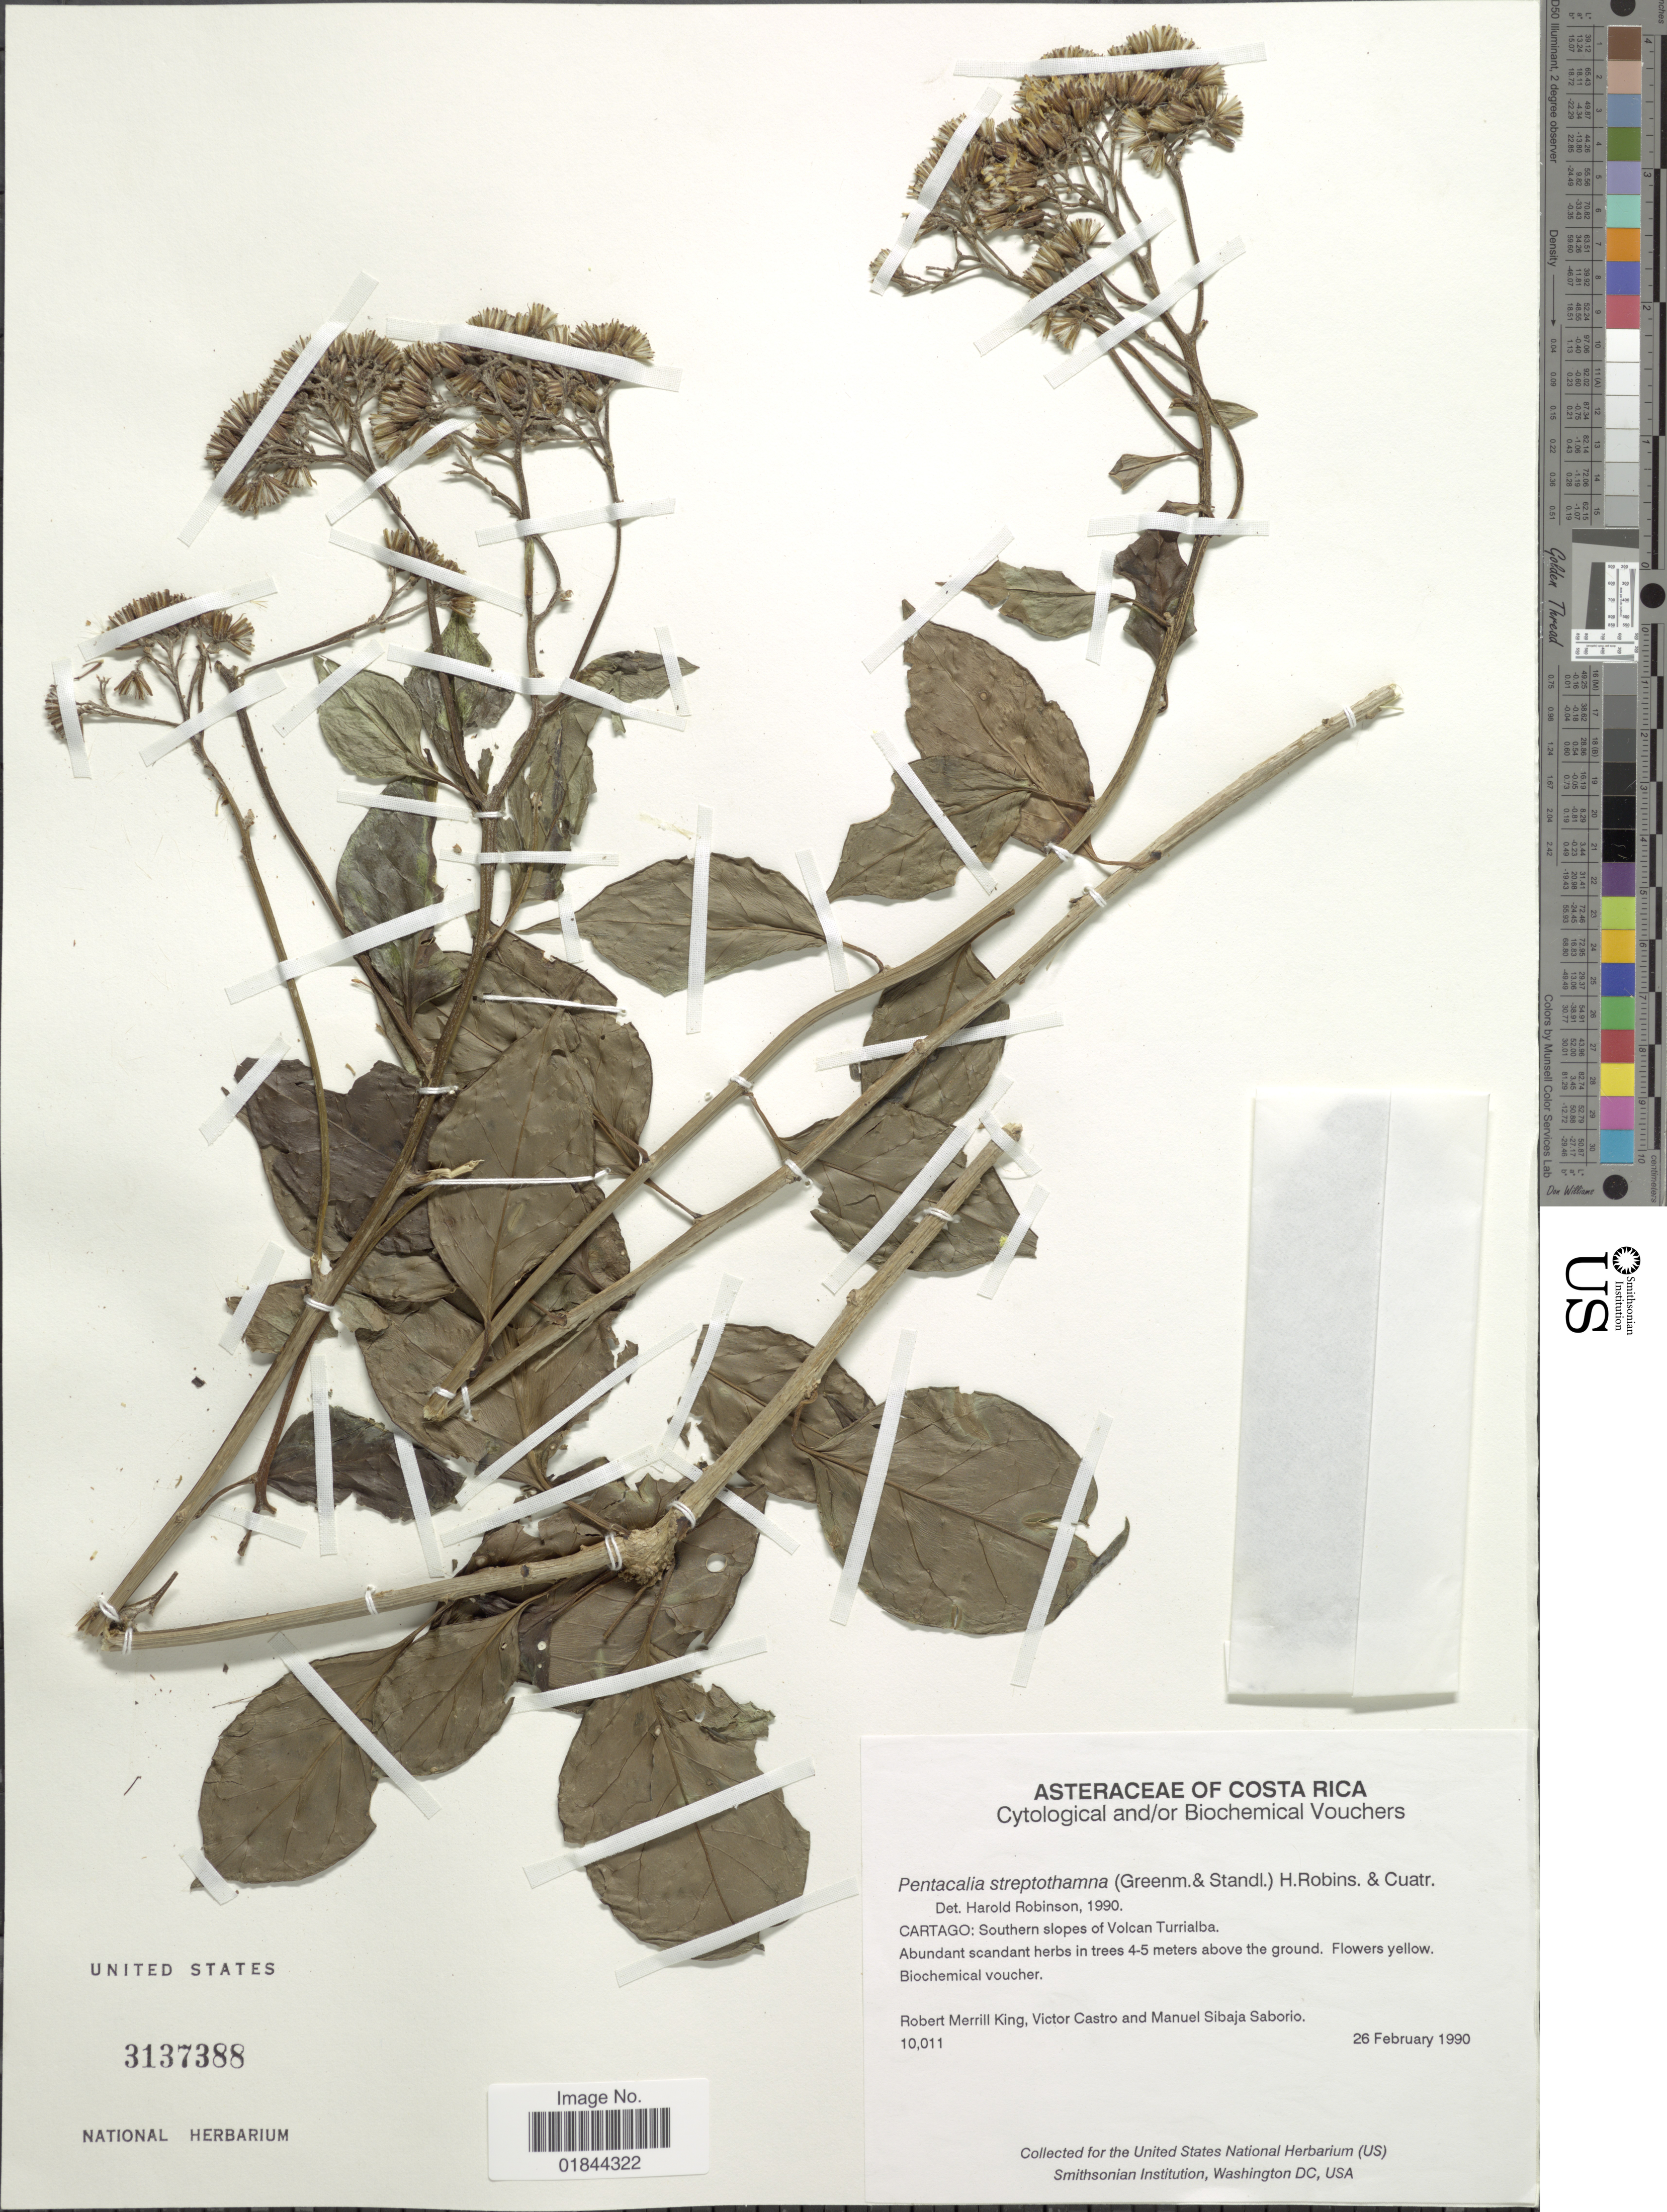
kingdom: Plantae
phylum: Tracheophyta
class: Magnoliopsida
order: Asterales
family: Asteraceae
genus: Pentacalia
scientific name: Pentacalia streptothamna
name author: (Greenm. ex Standl.) H. Rob. & Cuatrec.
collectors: R. M. King, V. Castro & M. Saborio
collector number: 10011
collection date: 1990-02-25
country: Costa Rica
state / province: Cartago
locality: Southern slopes of Volcan Turrialba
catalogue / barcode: US 3137388